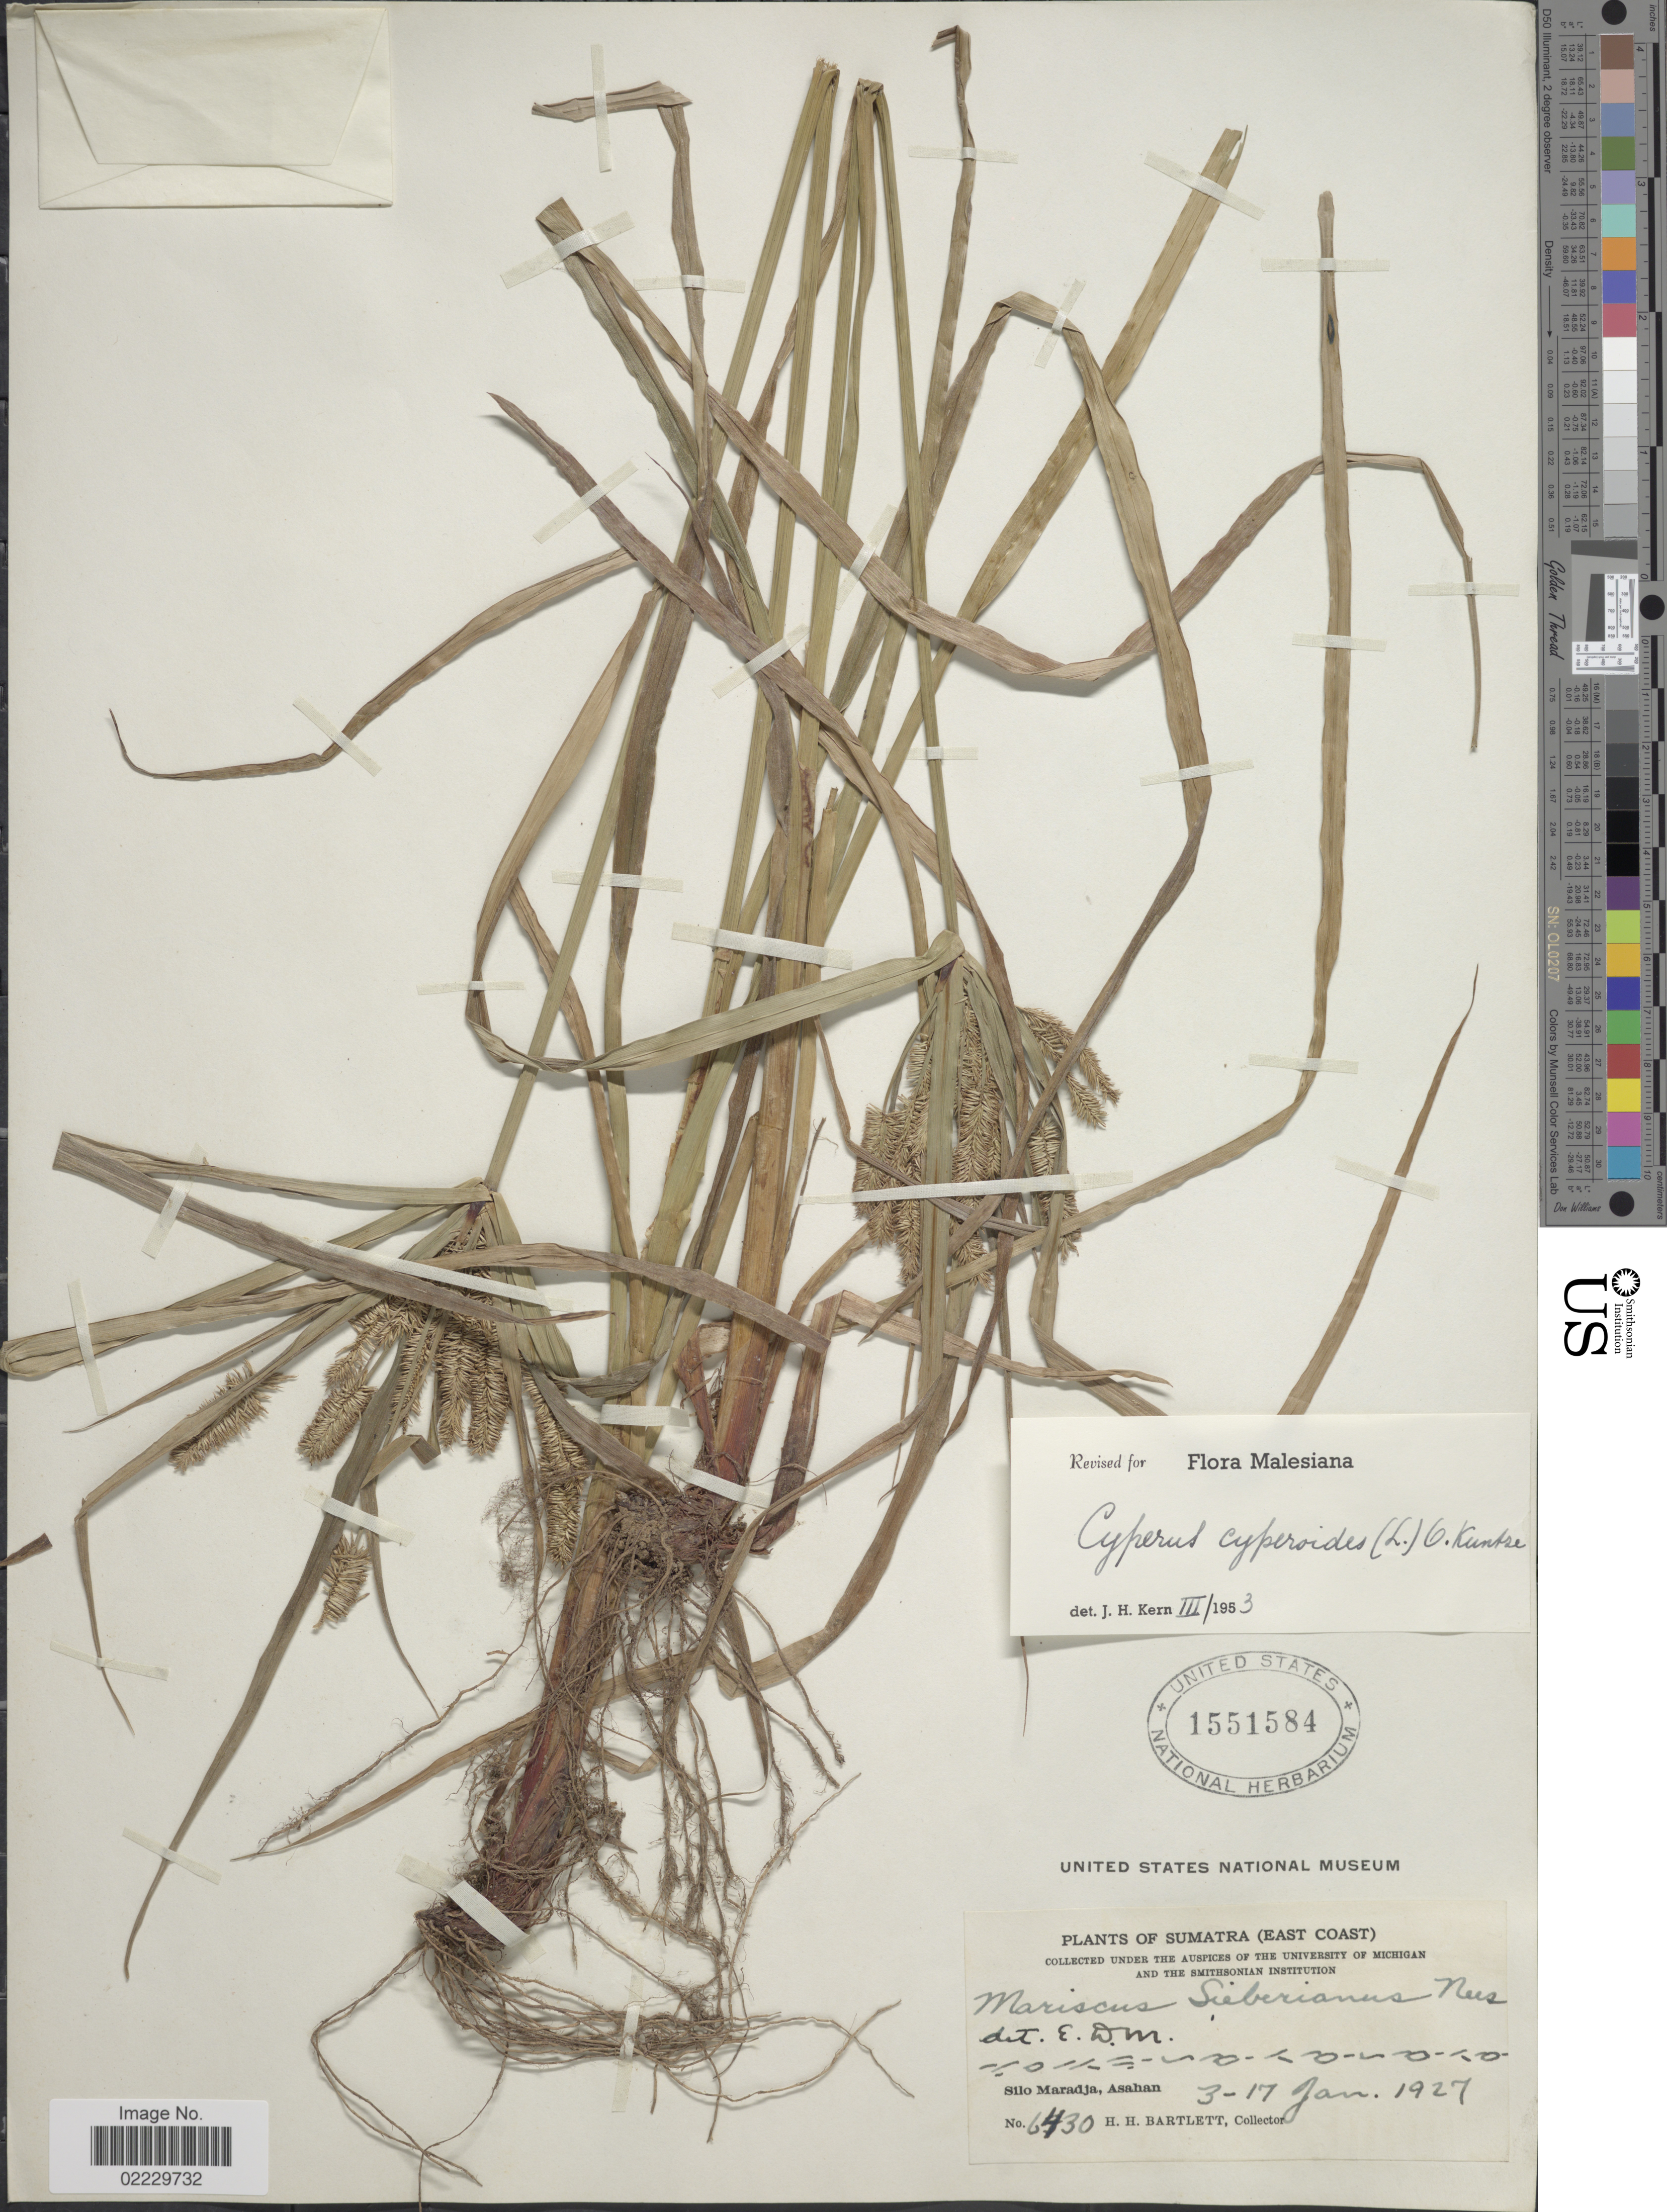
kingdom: Plantae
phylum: Tracheophyta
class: Liliopsida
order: Poales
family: Cyperaceae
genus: Cyperus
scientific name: Cyperus cyperoides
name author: (L.) Kuntze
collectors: H. H. Bartlett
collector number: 6430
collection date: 1927-01-03/1927-01-17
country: Indonesia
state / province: Sumatra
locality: East Coast, Silo Maradja, Asahan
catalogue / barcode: US 1551584